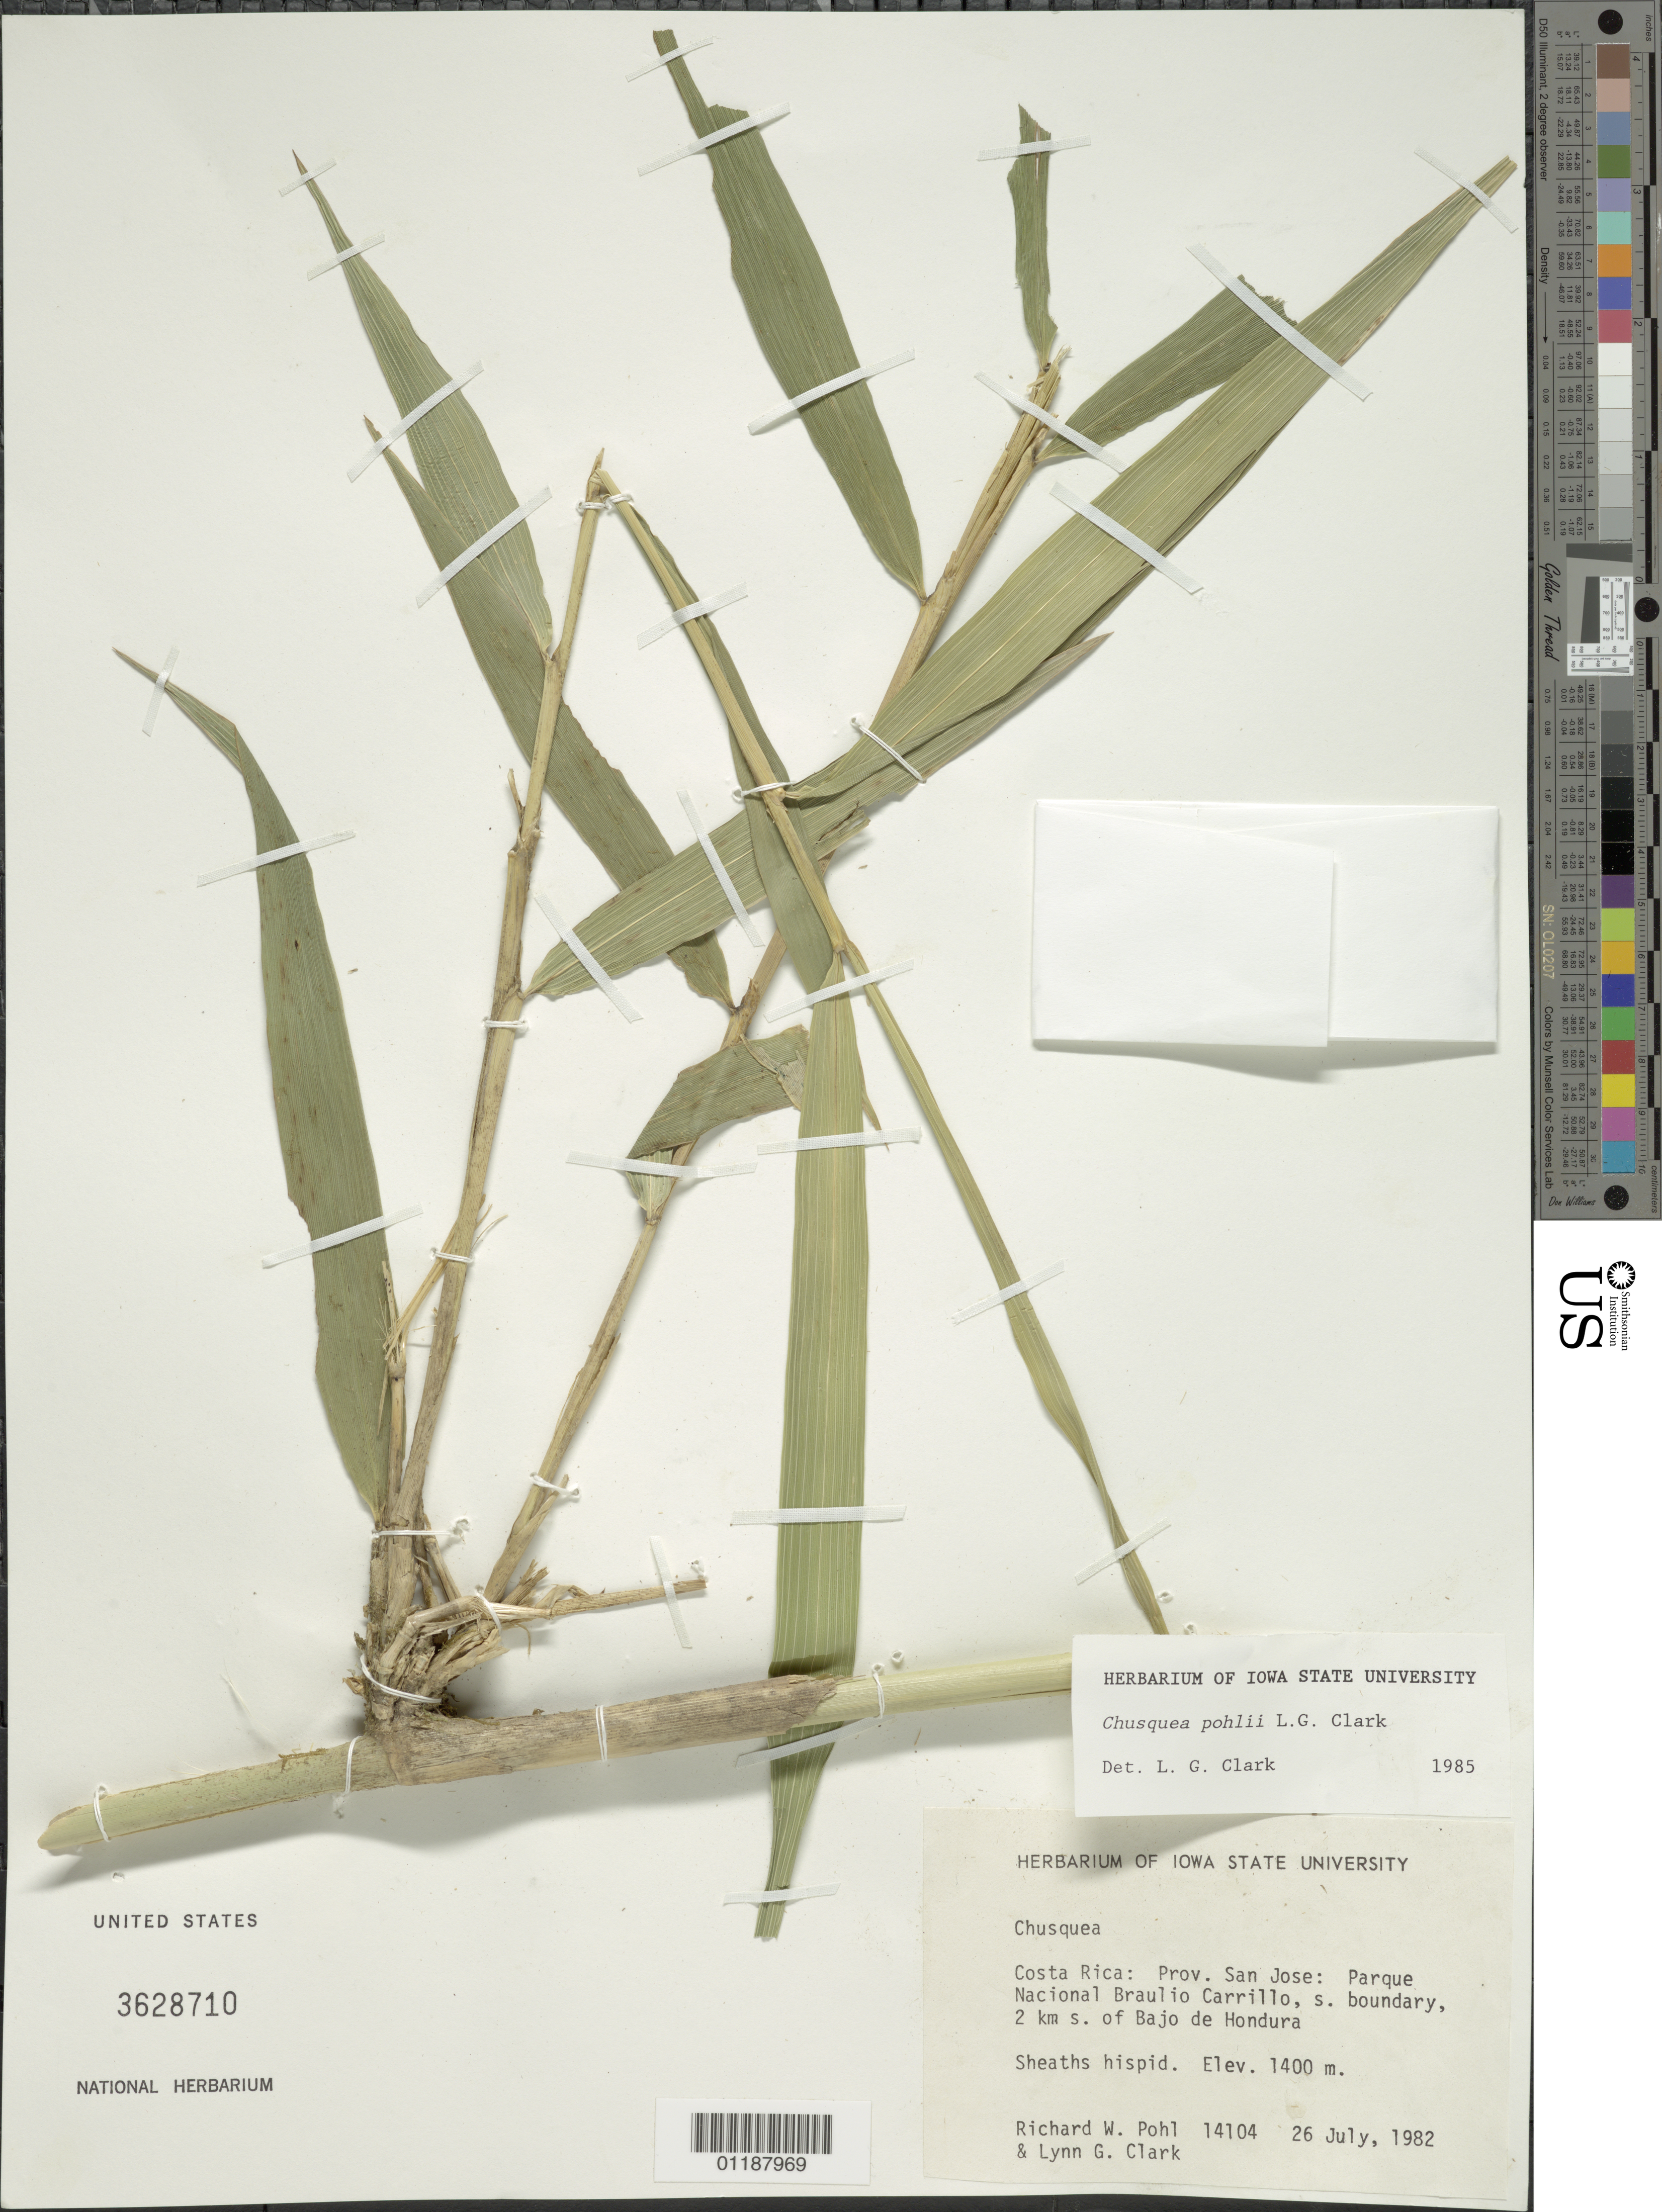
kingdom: Plantae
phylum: Tracheophyta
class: Liliopsida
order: Poales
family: Poaceae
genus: Chusquea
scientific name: Chusquea pohlii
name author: L.G. Clark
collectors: R. W. Pohl & L. G. Clark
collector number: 14104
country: Costa Rica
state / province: San Jose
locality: Parque Nacional Braulio Carrillo, S boundary, S of Bajo de Hondura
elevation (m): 1400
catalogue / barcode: US 36287110